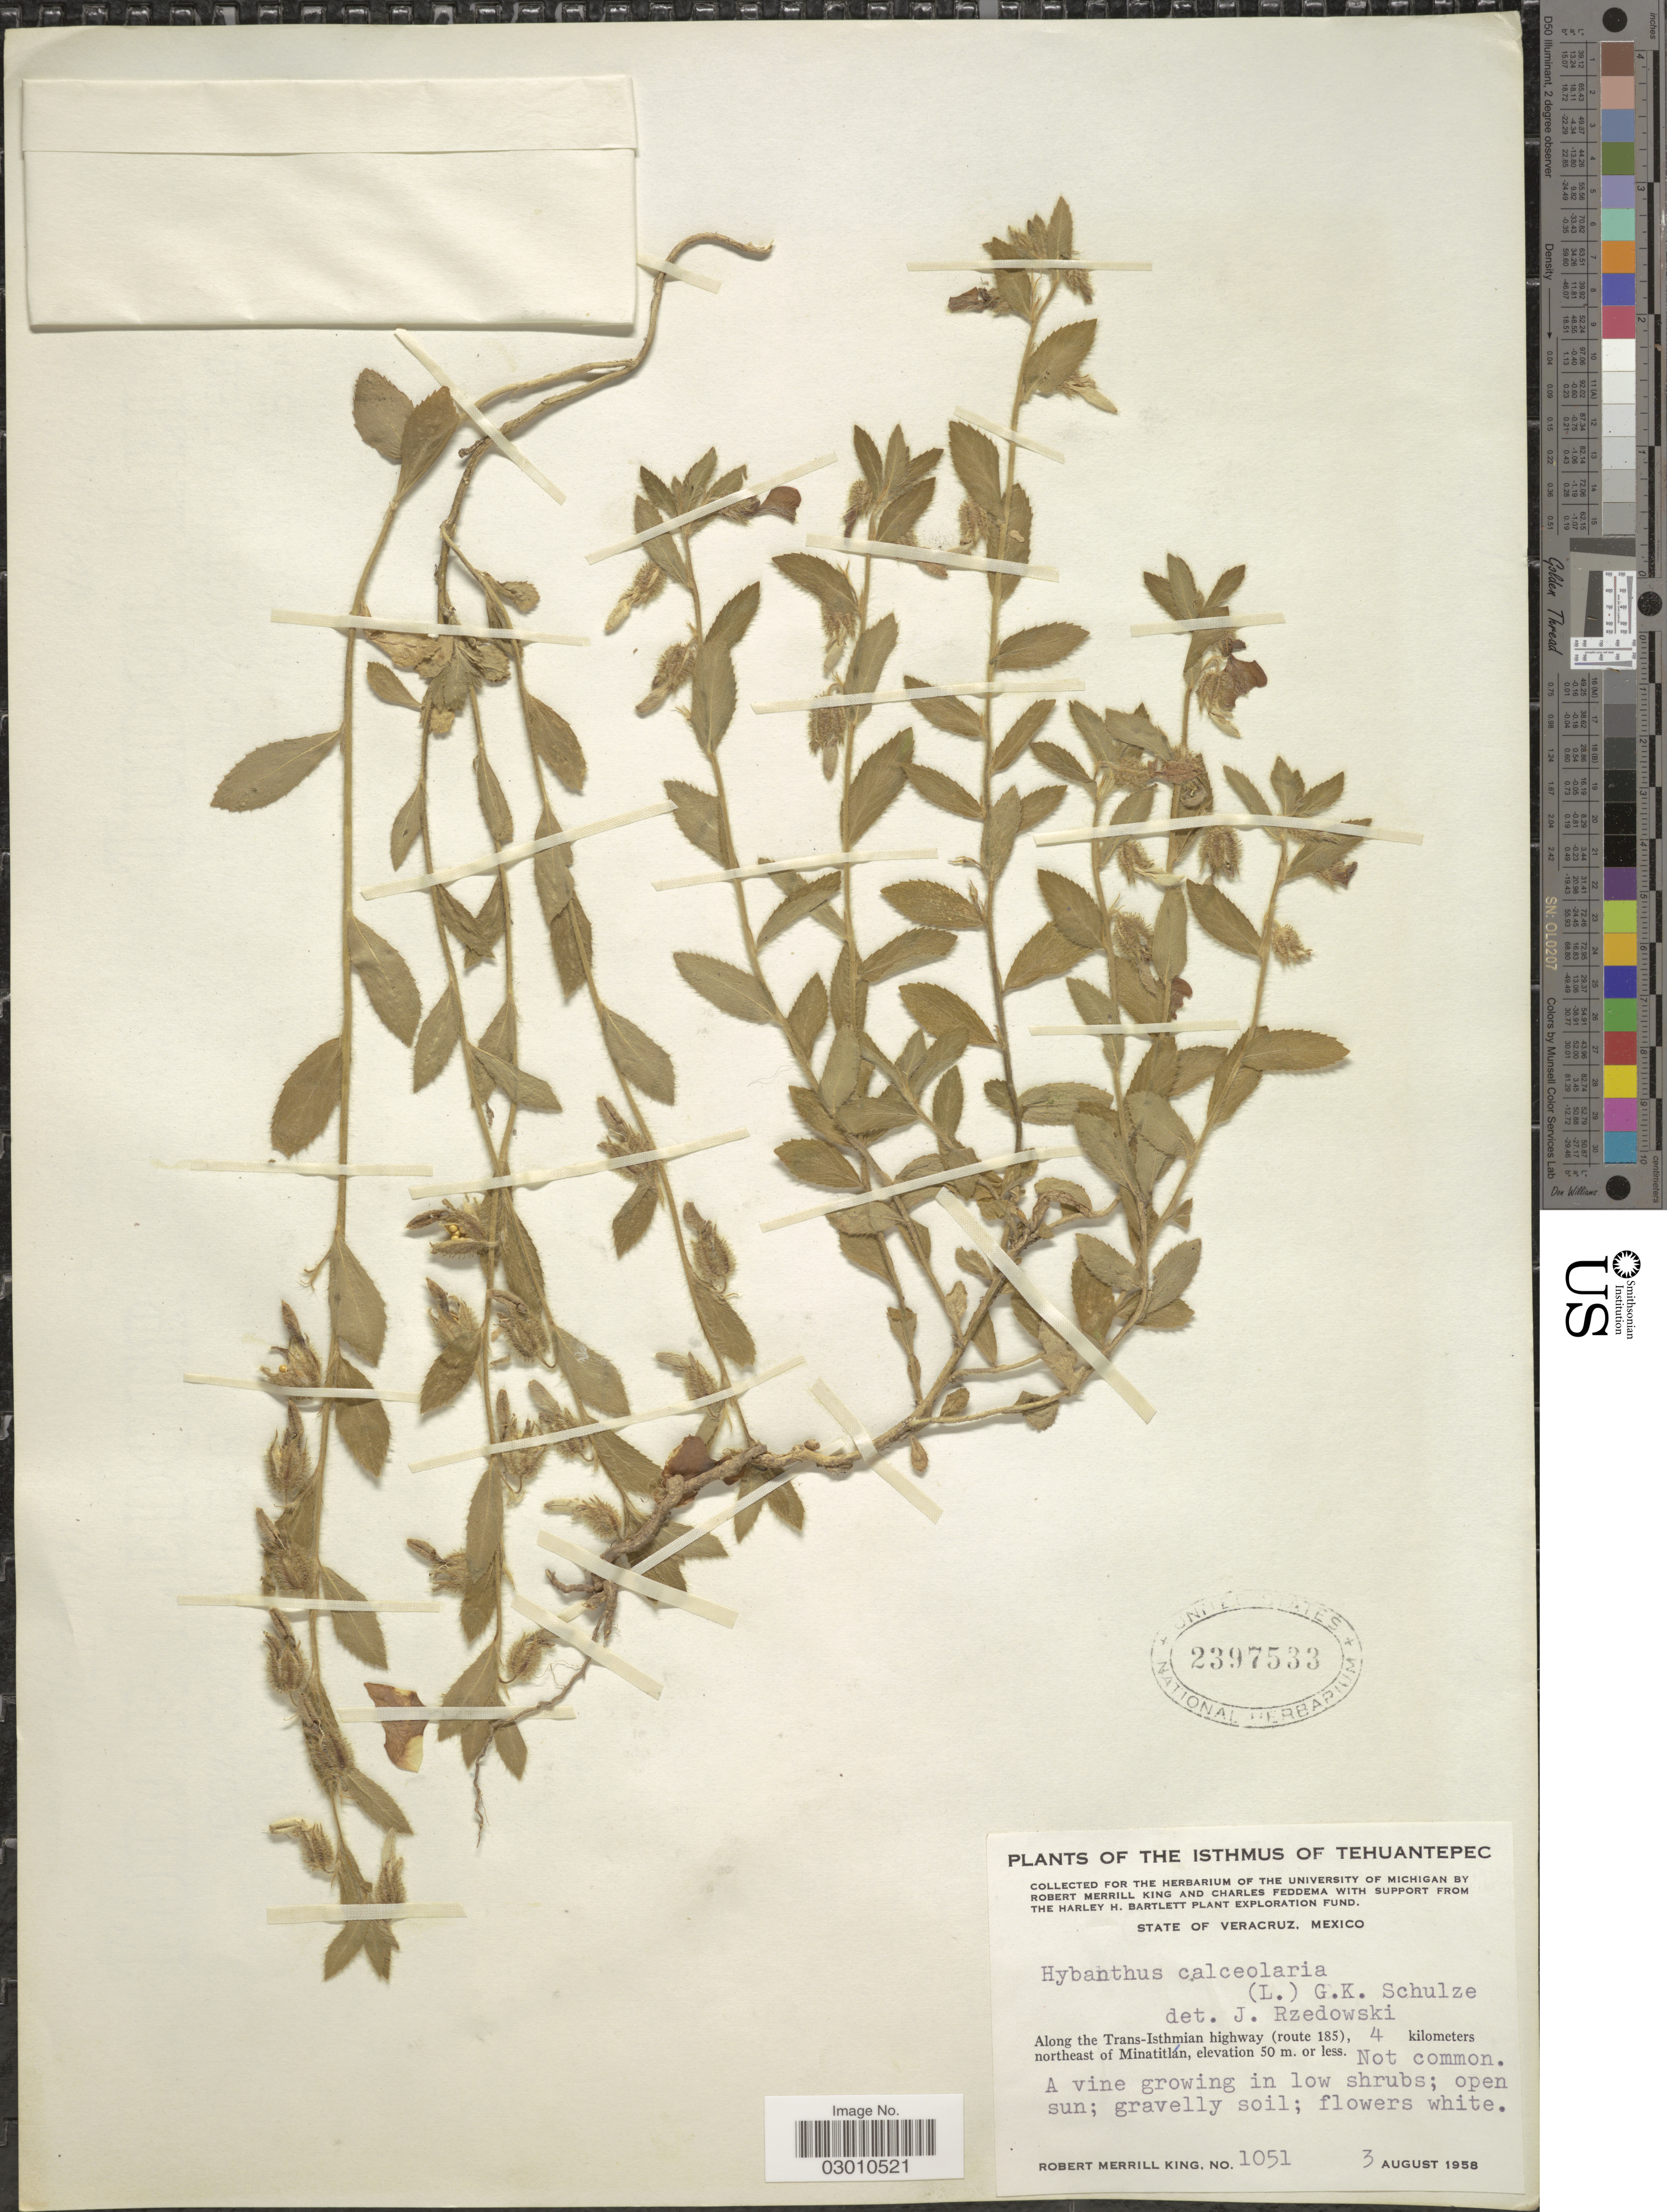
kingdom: Plantae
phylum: Tracheophyta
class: Magnoliopsida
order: Malpighiales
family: Violaceae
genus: Pombalia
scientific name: Pombalia calceolaria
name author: (L.) Paula-Souza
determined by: Strong, Mark T., (BOT), Smithsonian Institution - National Museum of Natural History (UNITED STATES)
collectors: R. M. King & C. Feddema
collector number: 1051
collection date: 1958-08-03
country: Mexico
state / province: Veracruz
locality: Isthmus of Tehuantepec. Veracruz. Along the Trans-Isthmian highway (route 185), 4 kilometers northeast of Minatitlán.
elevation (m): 50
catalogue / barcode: US 2397533